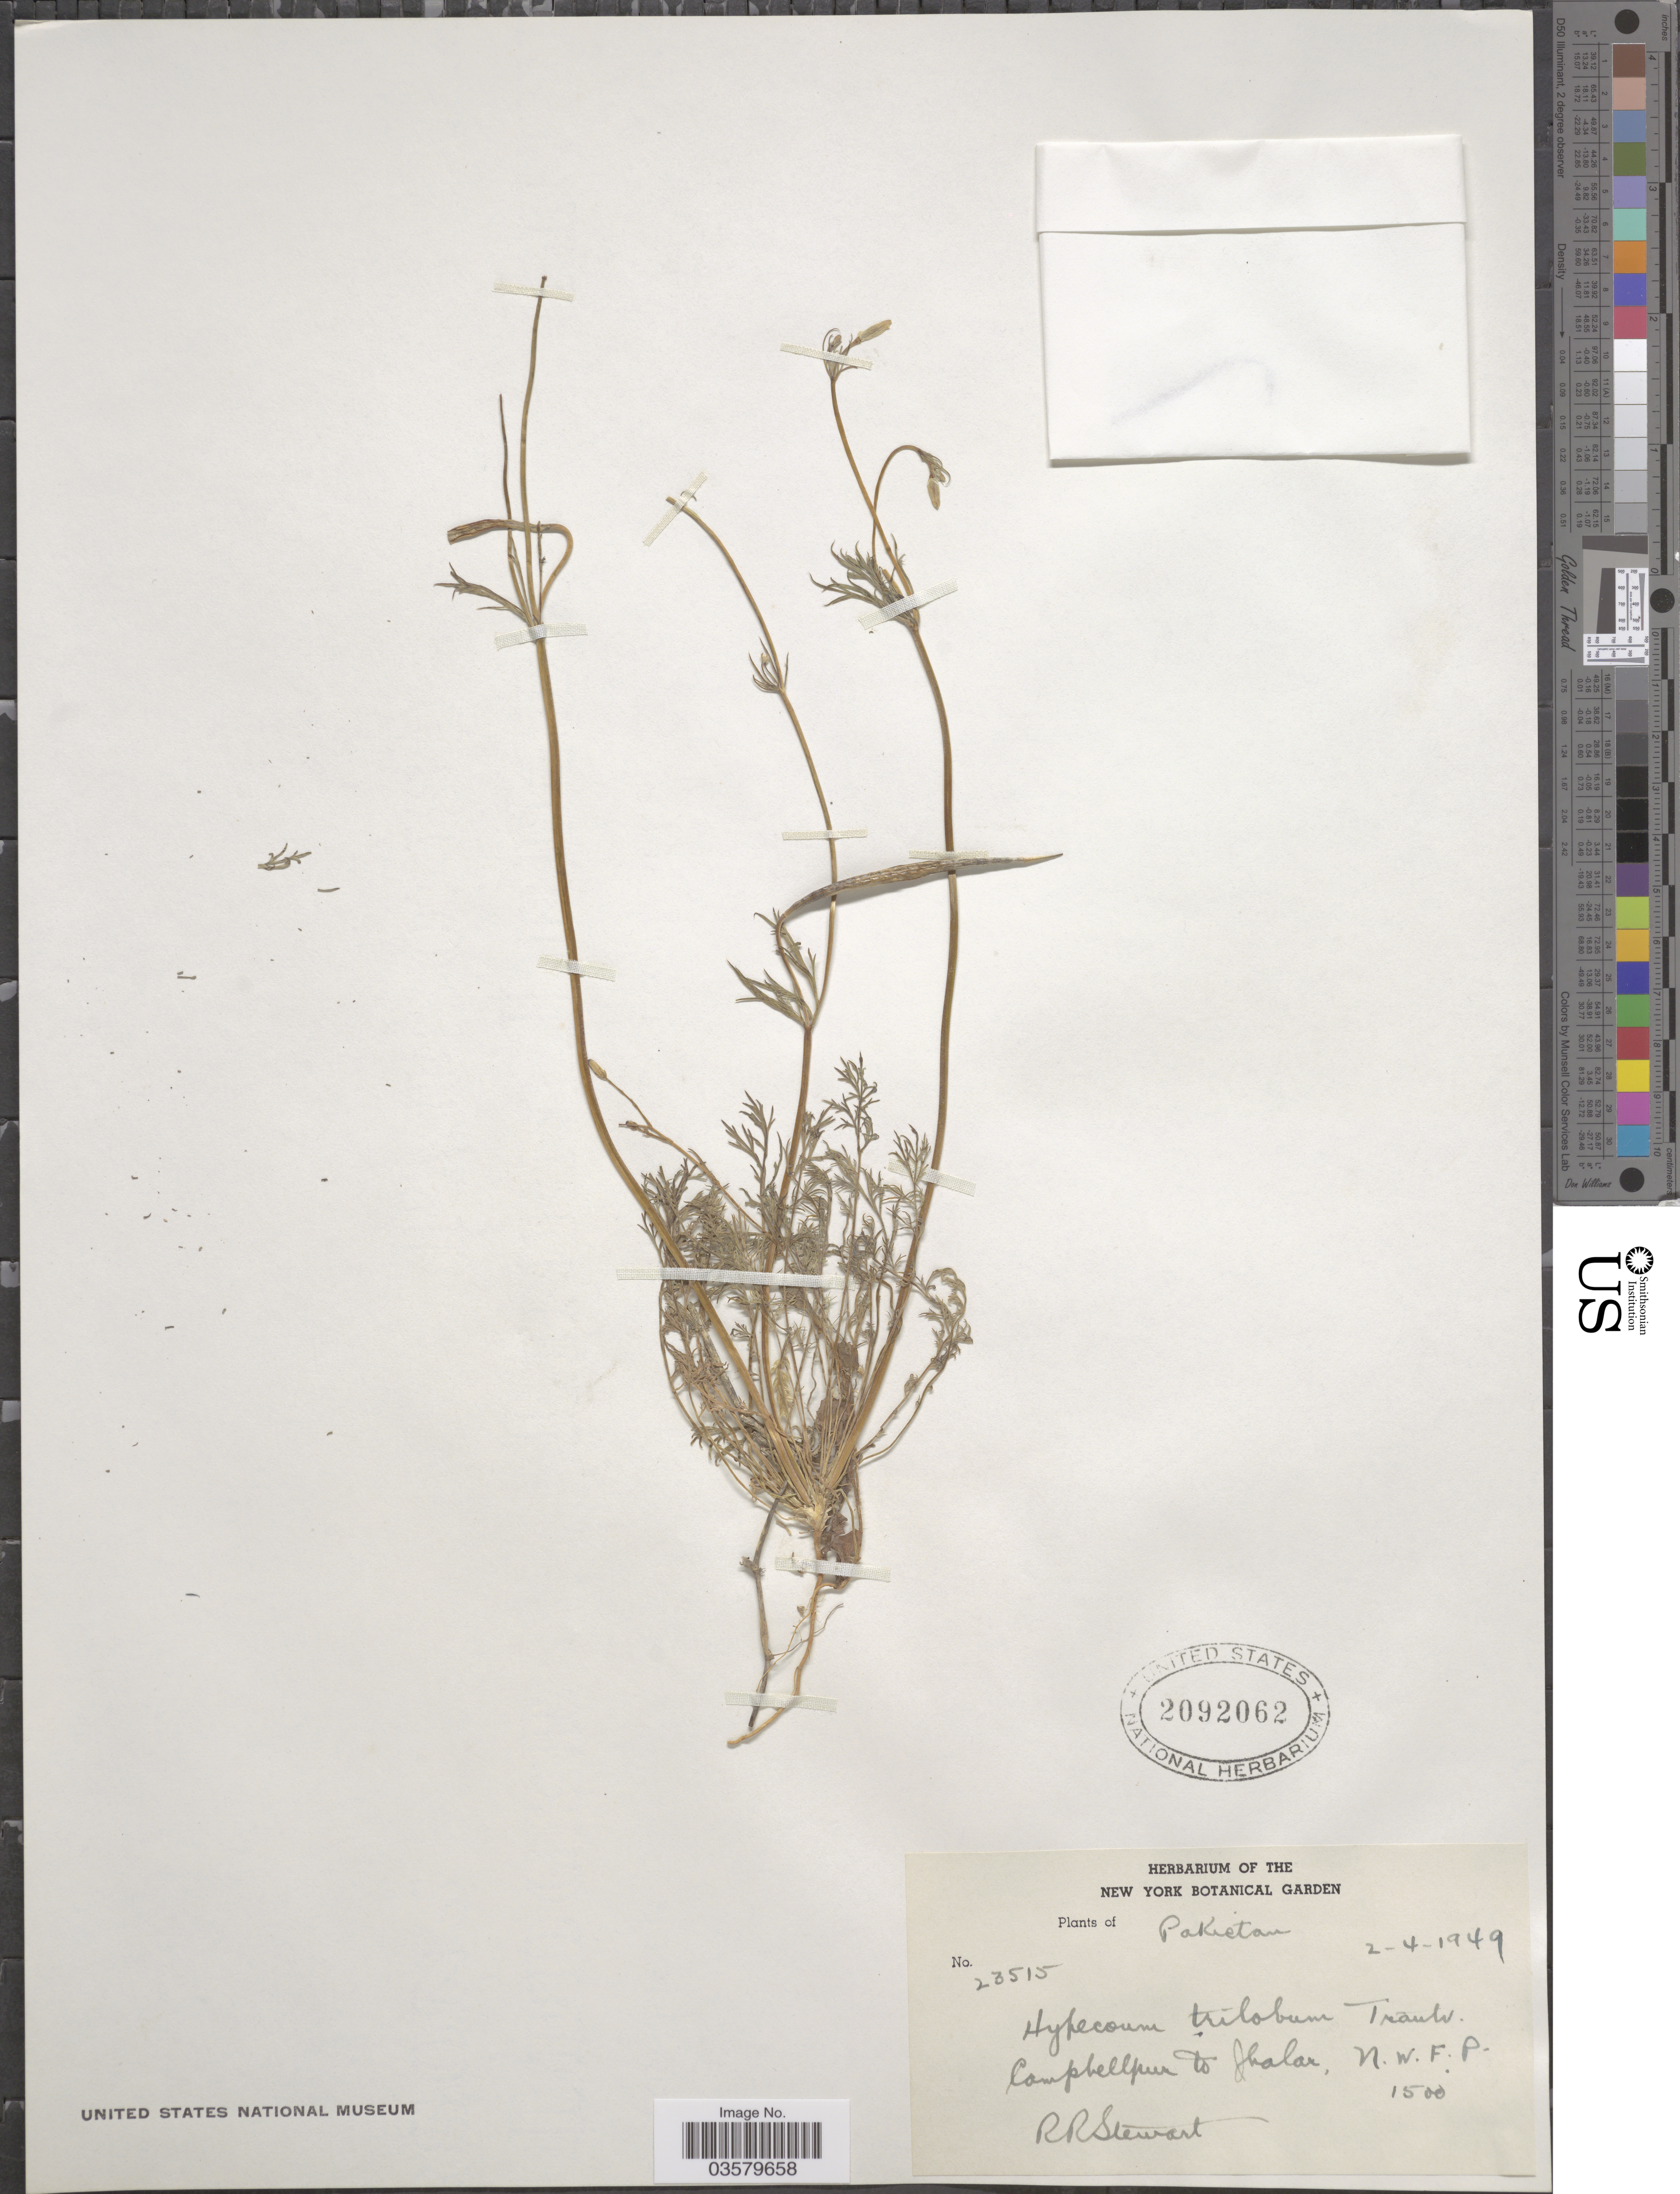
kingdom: Plantae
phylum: Tracheophyta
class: Magnoliopsida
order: Ranunculales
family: Papaveraceae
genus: Hypecoum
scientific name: Hypecoum trilobum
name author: Trautv.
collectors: R. Stewart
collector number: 23515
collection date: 1949-04-02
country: Pakistan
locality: Campbellpur to Jhalar, N. W. F. P.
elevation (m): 457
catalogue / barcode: US 2092062